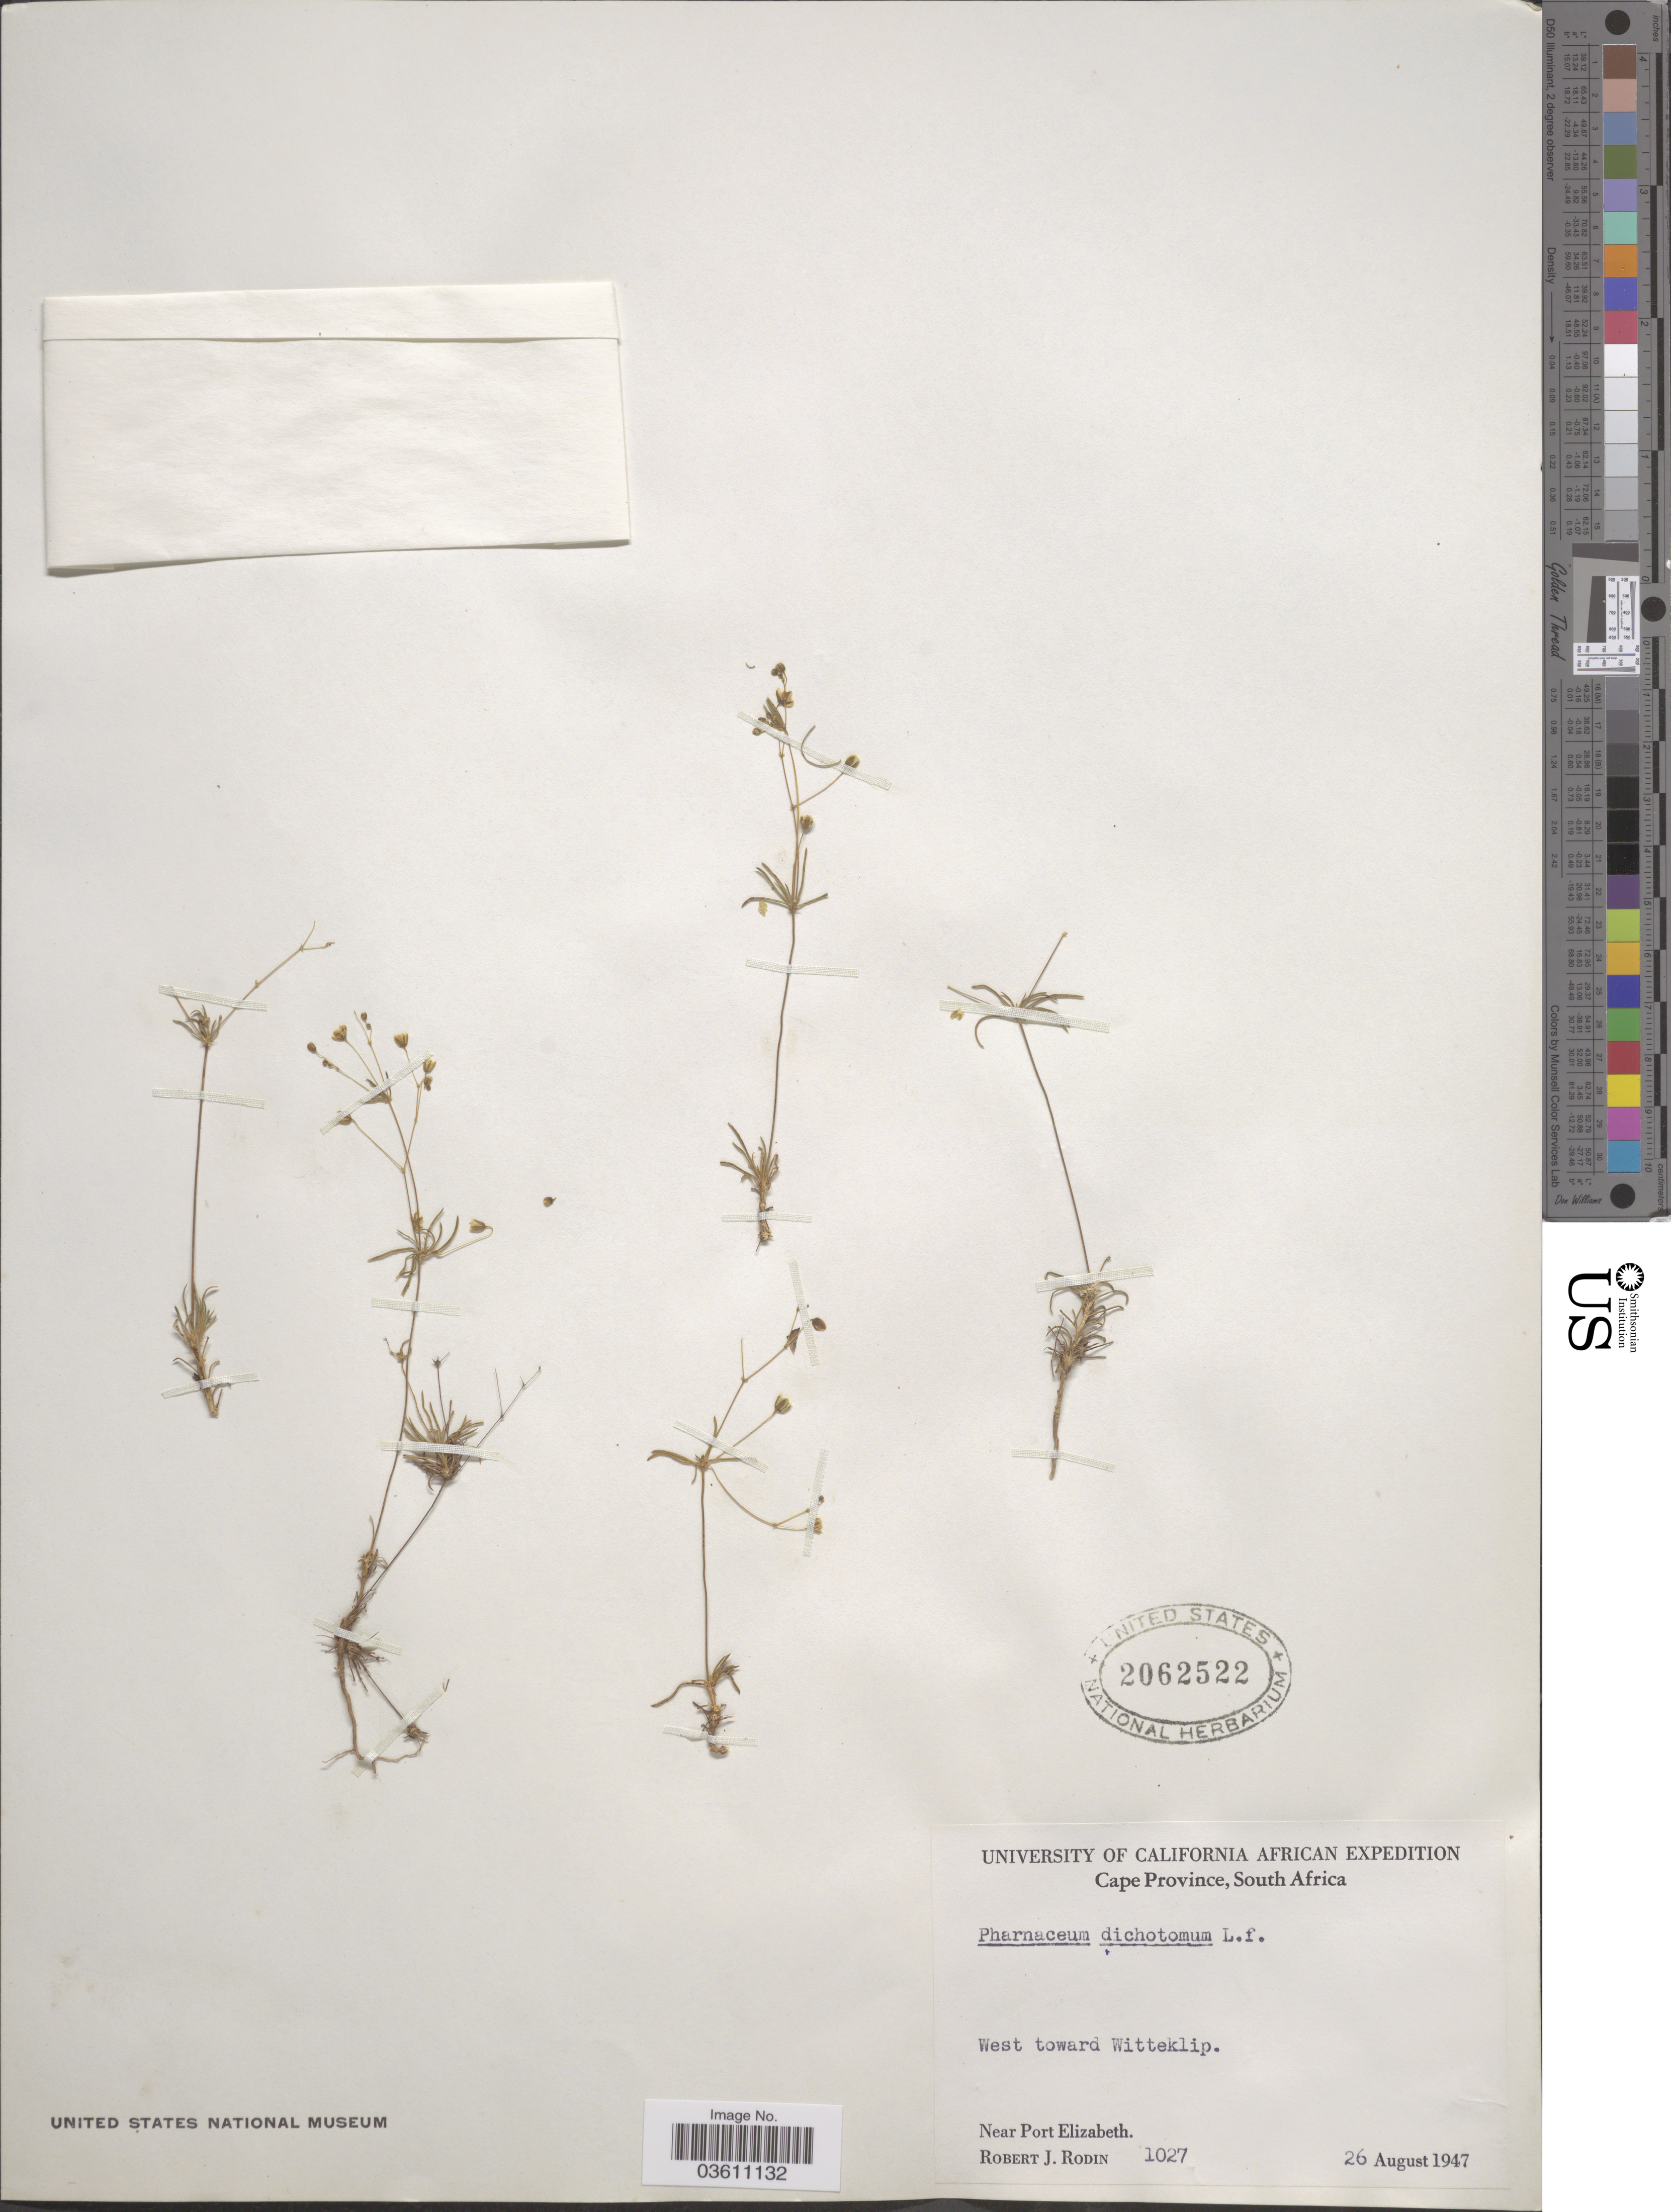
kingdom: Plantae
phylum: Tracheophyta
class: Magnoliopsida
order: Caryophyllales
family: Molluginaceae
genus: Pharnaceum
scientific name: Pharnaceum dichotomum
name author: L. f.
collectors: R. J. Rodin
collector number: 1027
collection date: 1947-08-26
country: South Africa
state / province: Eastern Cape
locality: West toward Witteklip. Near Port Elizabeth.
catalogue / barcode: US 2062522